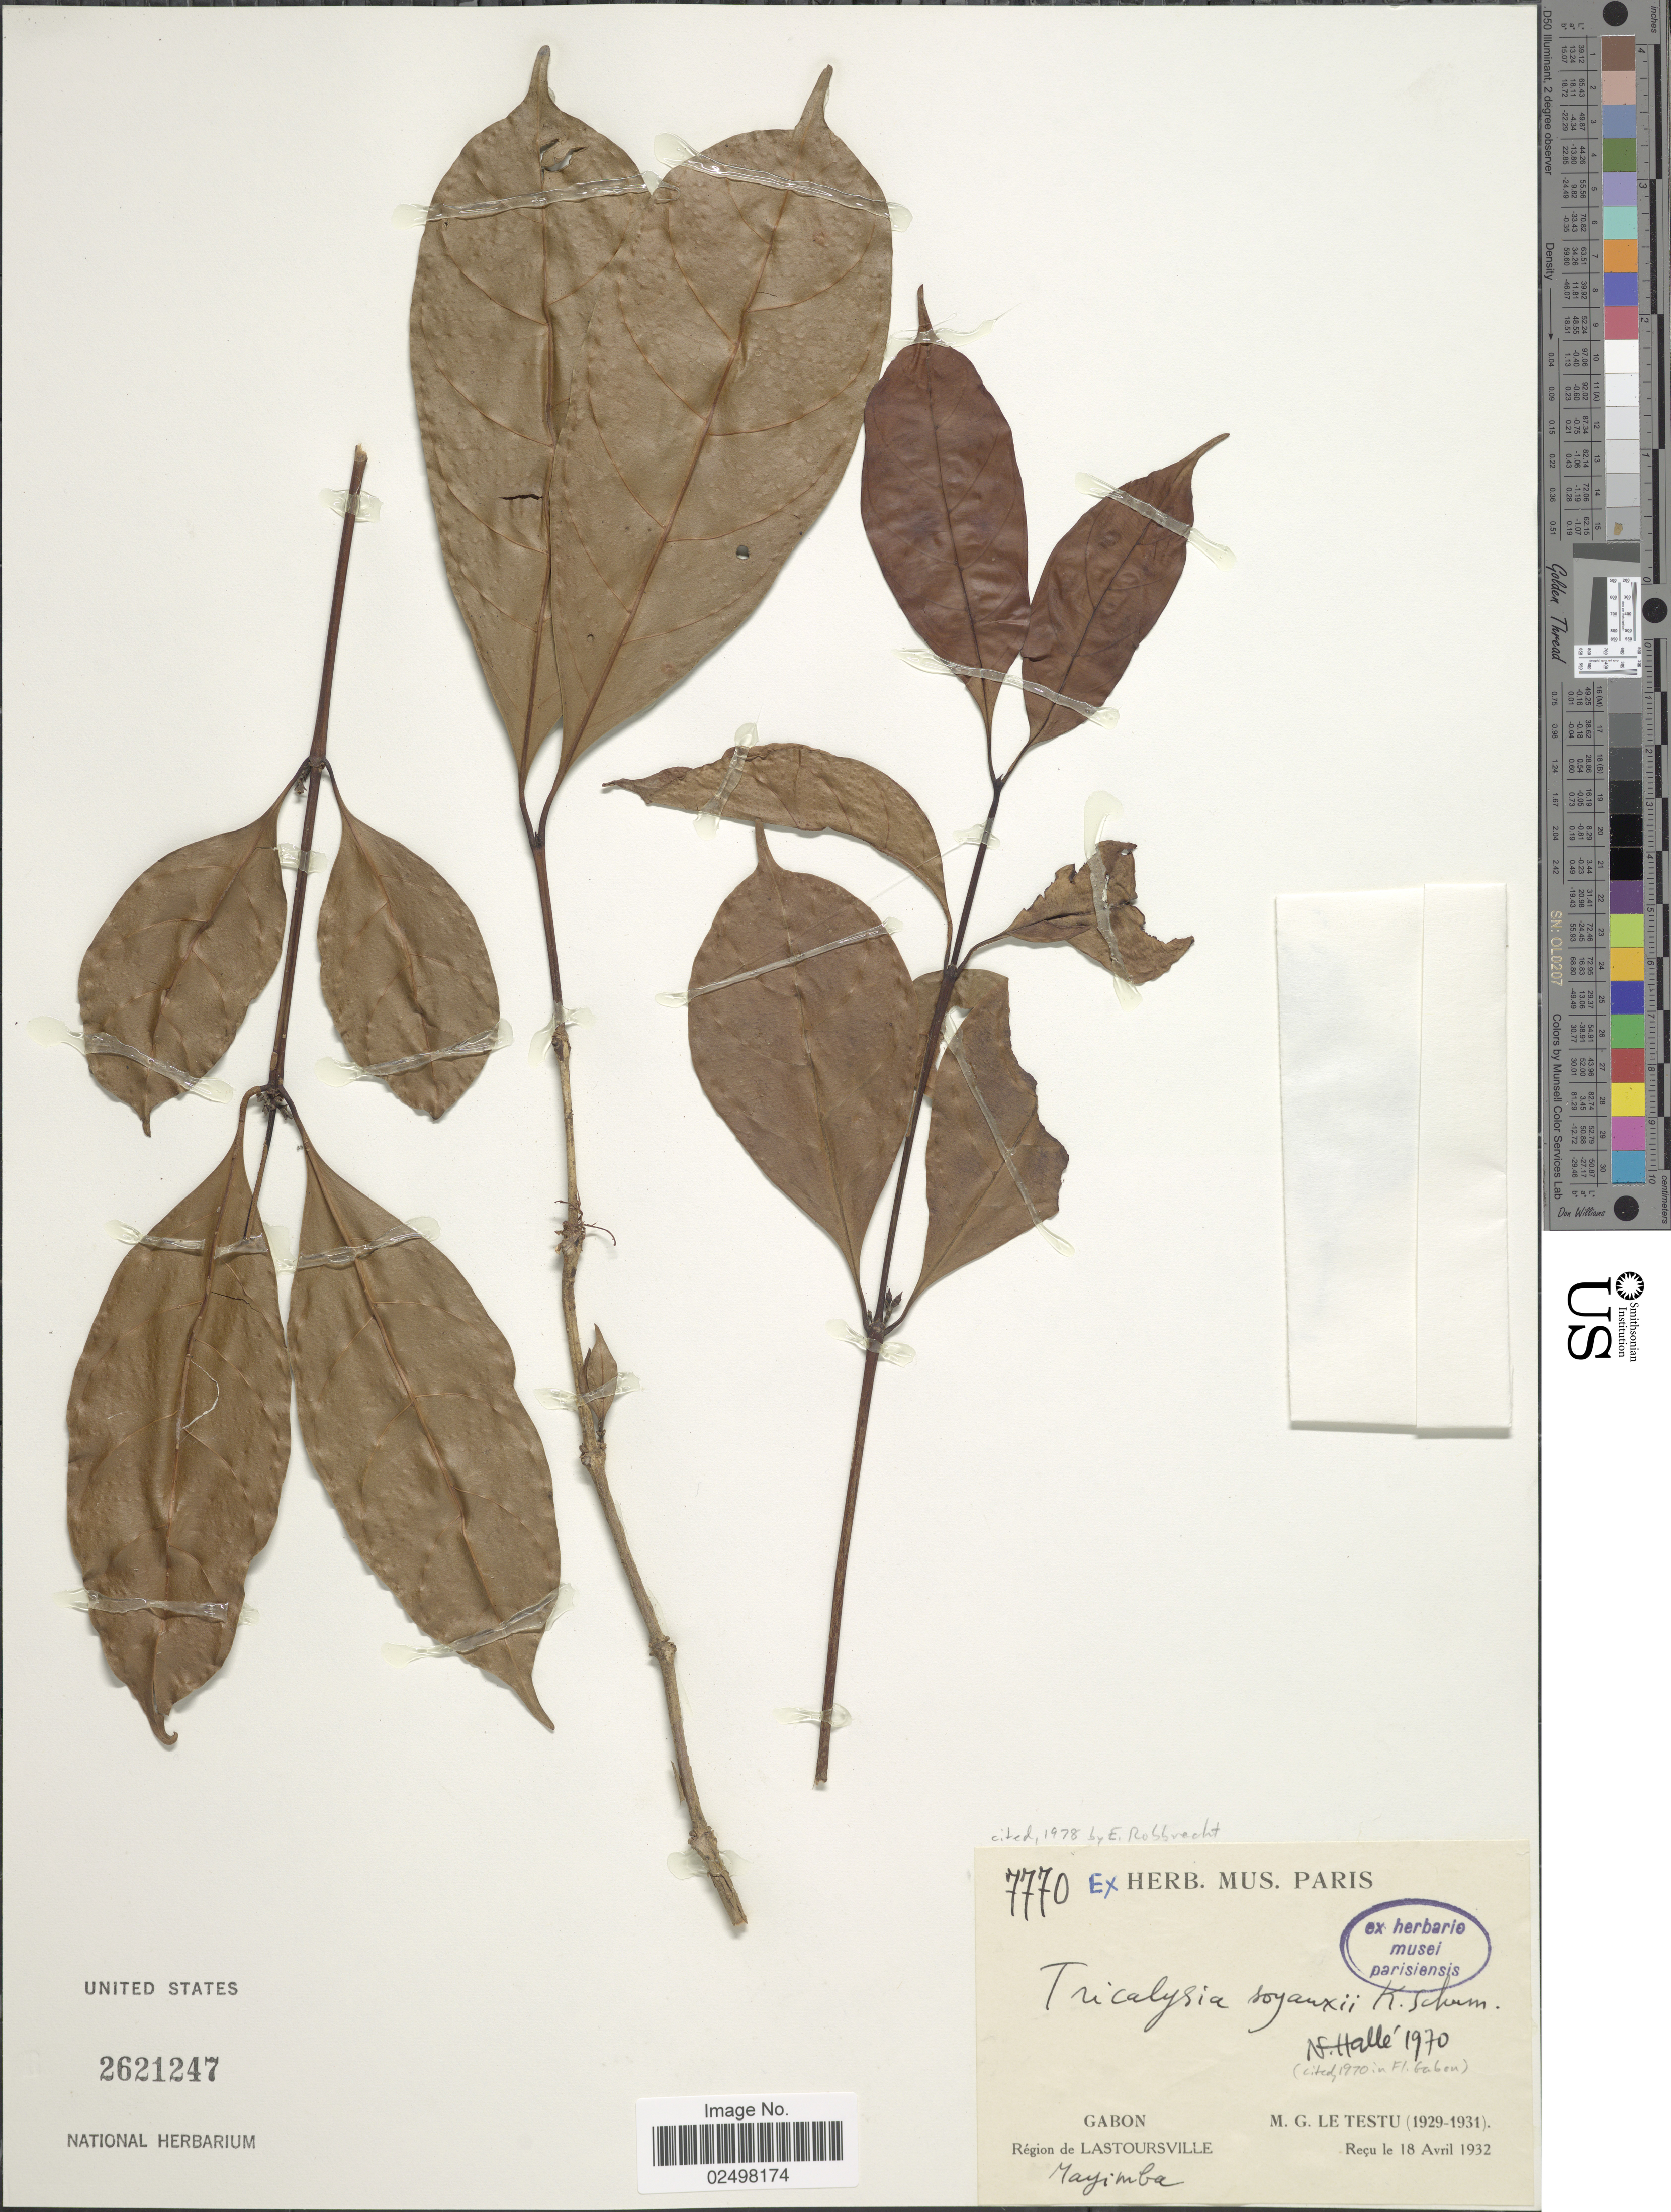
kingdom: Plantae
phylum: Tracheophyta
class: Magnoliopsida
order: Gentianales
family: Rubiaceae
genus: Tricalysia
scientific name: Tricalysia soyauxii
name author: K. Schum.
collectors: G. Le Testu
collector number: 7770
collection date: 1929/1931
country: Gabon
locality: Region de Lastoursville. Mayimba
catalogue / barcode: US 2621247